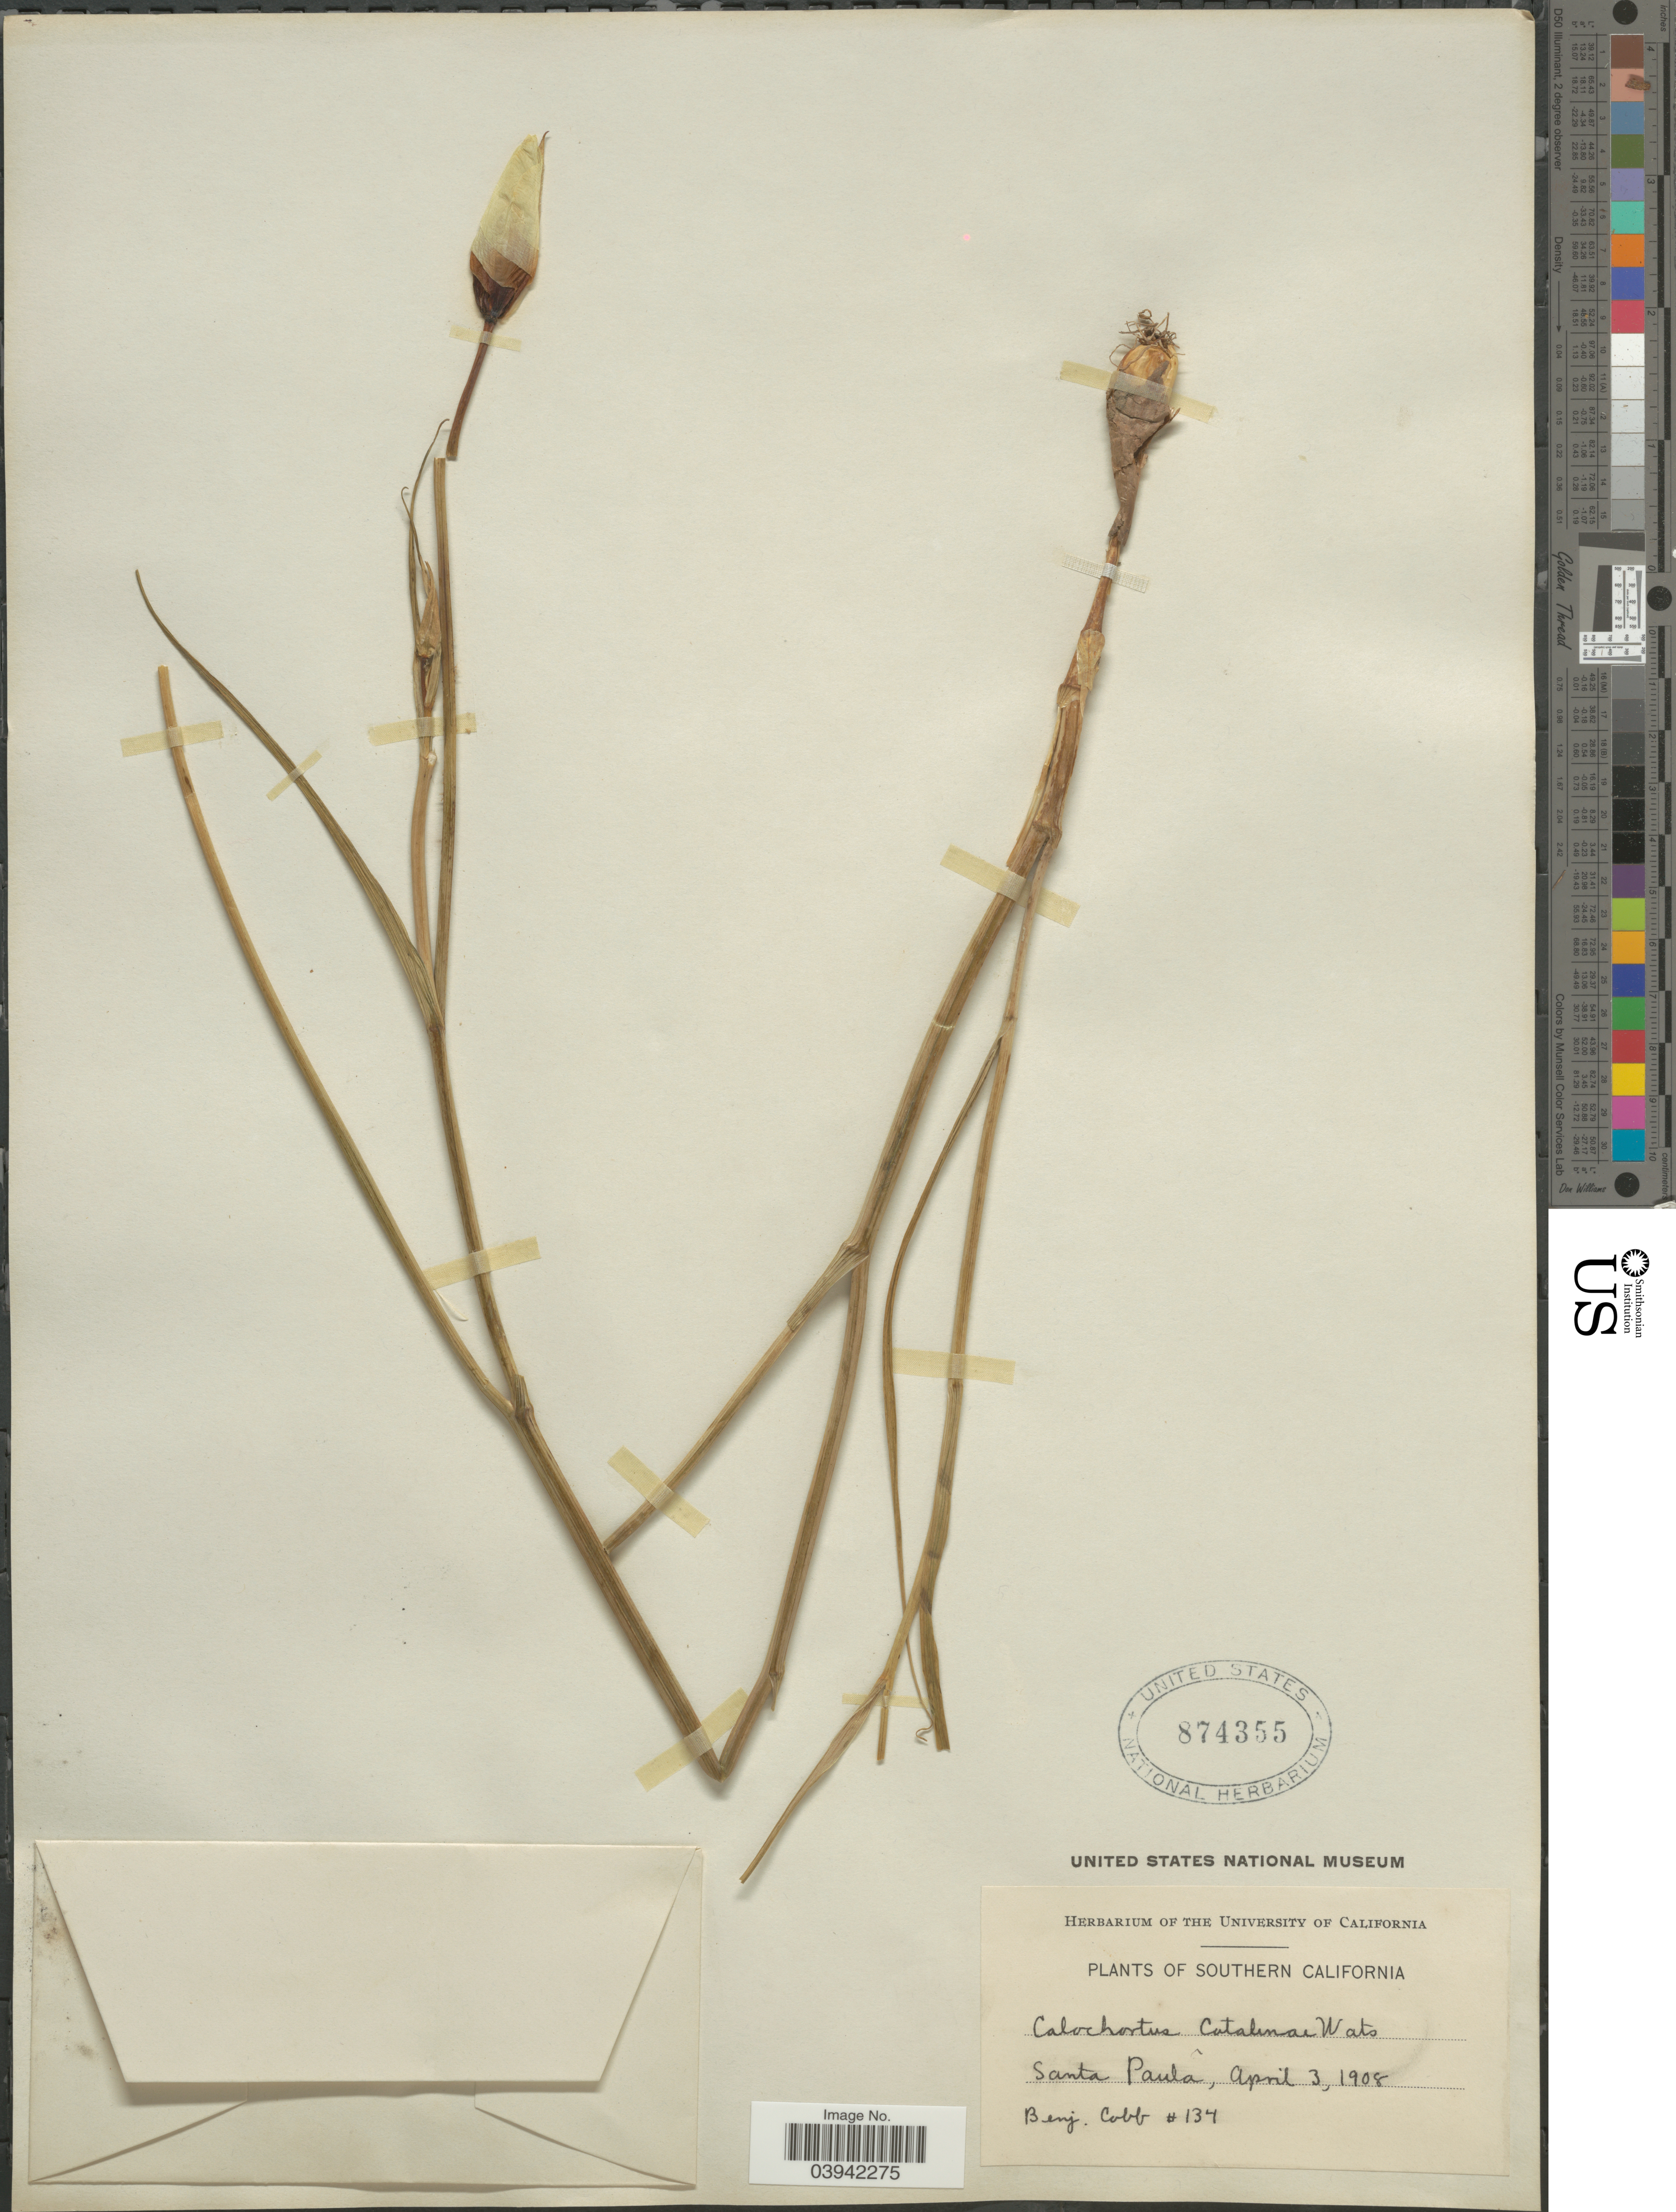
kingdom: Plantae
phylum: Tracheophyta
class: Liliopsida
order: Liliales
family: Liliaceae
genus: Calochortus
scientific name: Calochortus catalinae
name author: S. Watson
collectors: B. Cobb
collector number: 134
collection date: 1908-04-03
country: United States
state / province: California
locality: Southern California. Santa Paula.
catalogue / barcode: US 874355